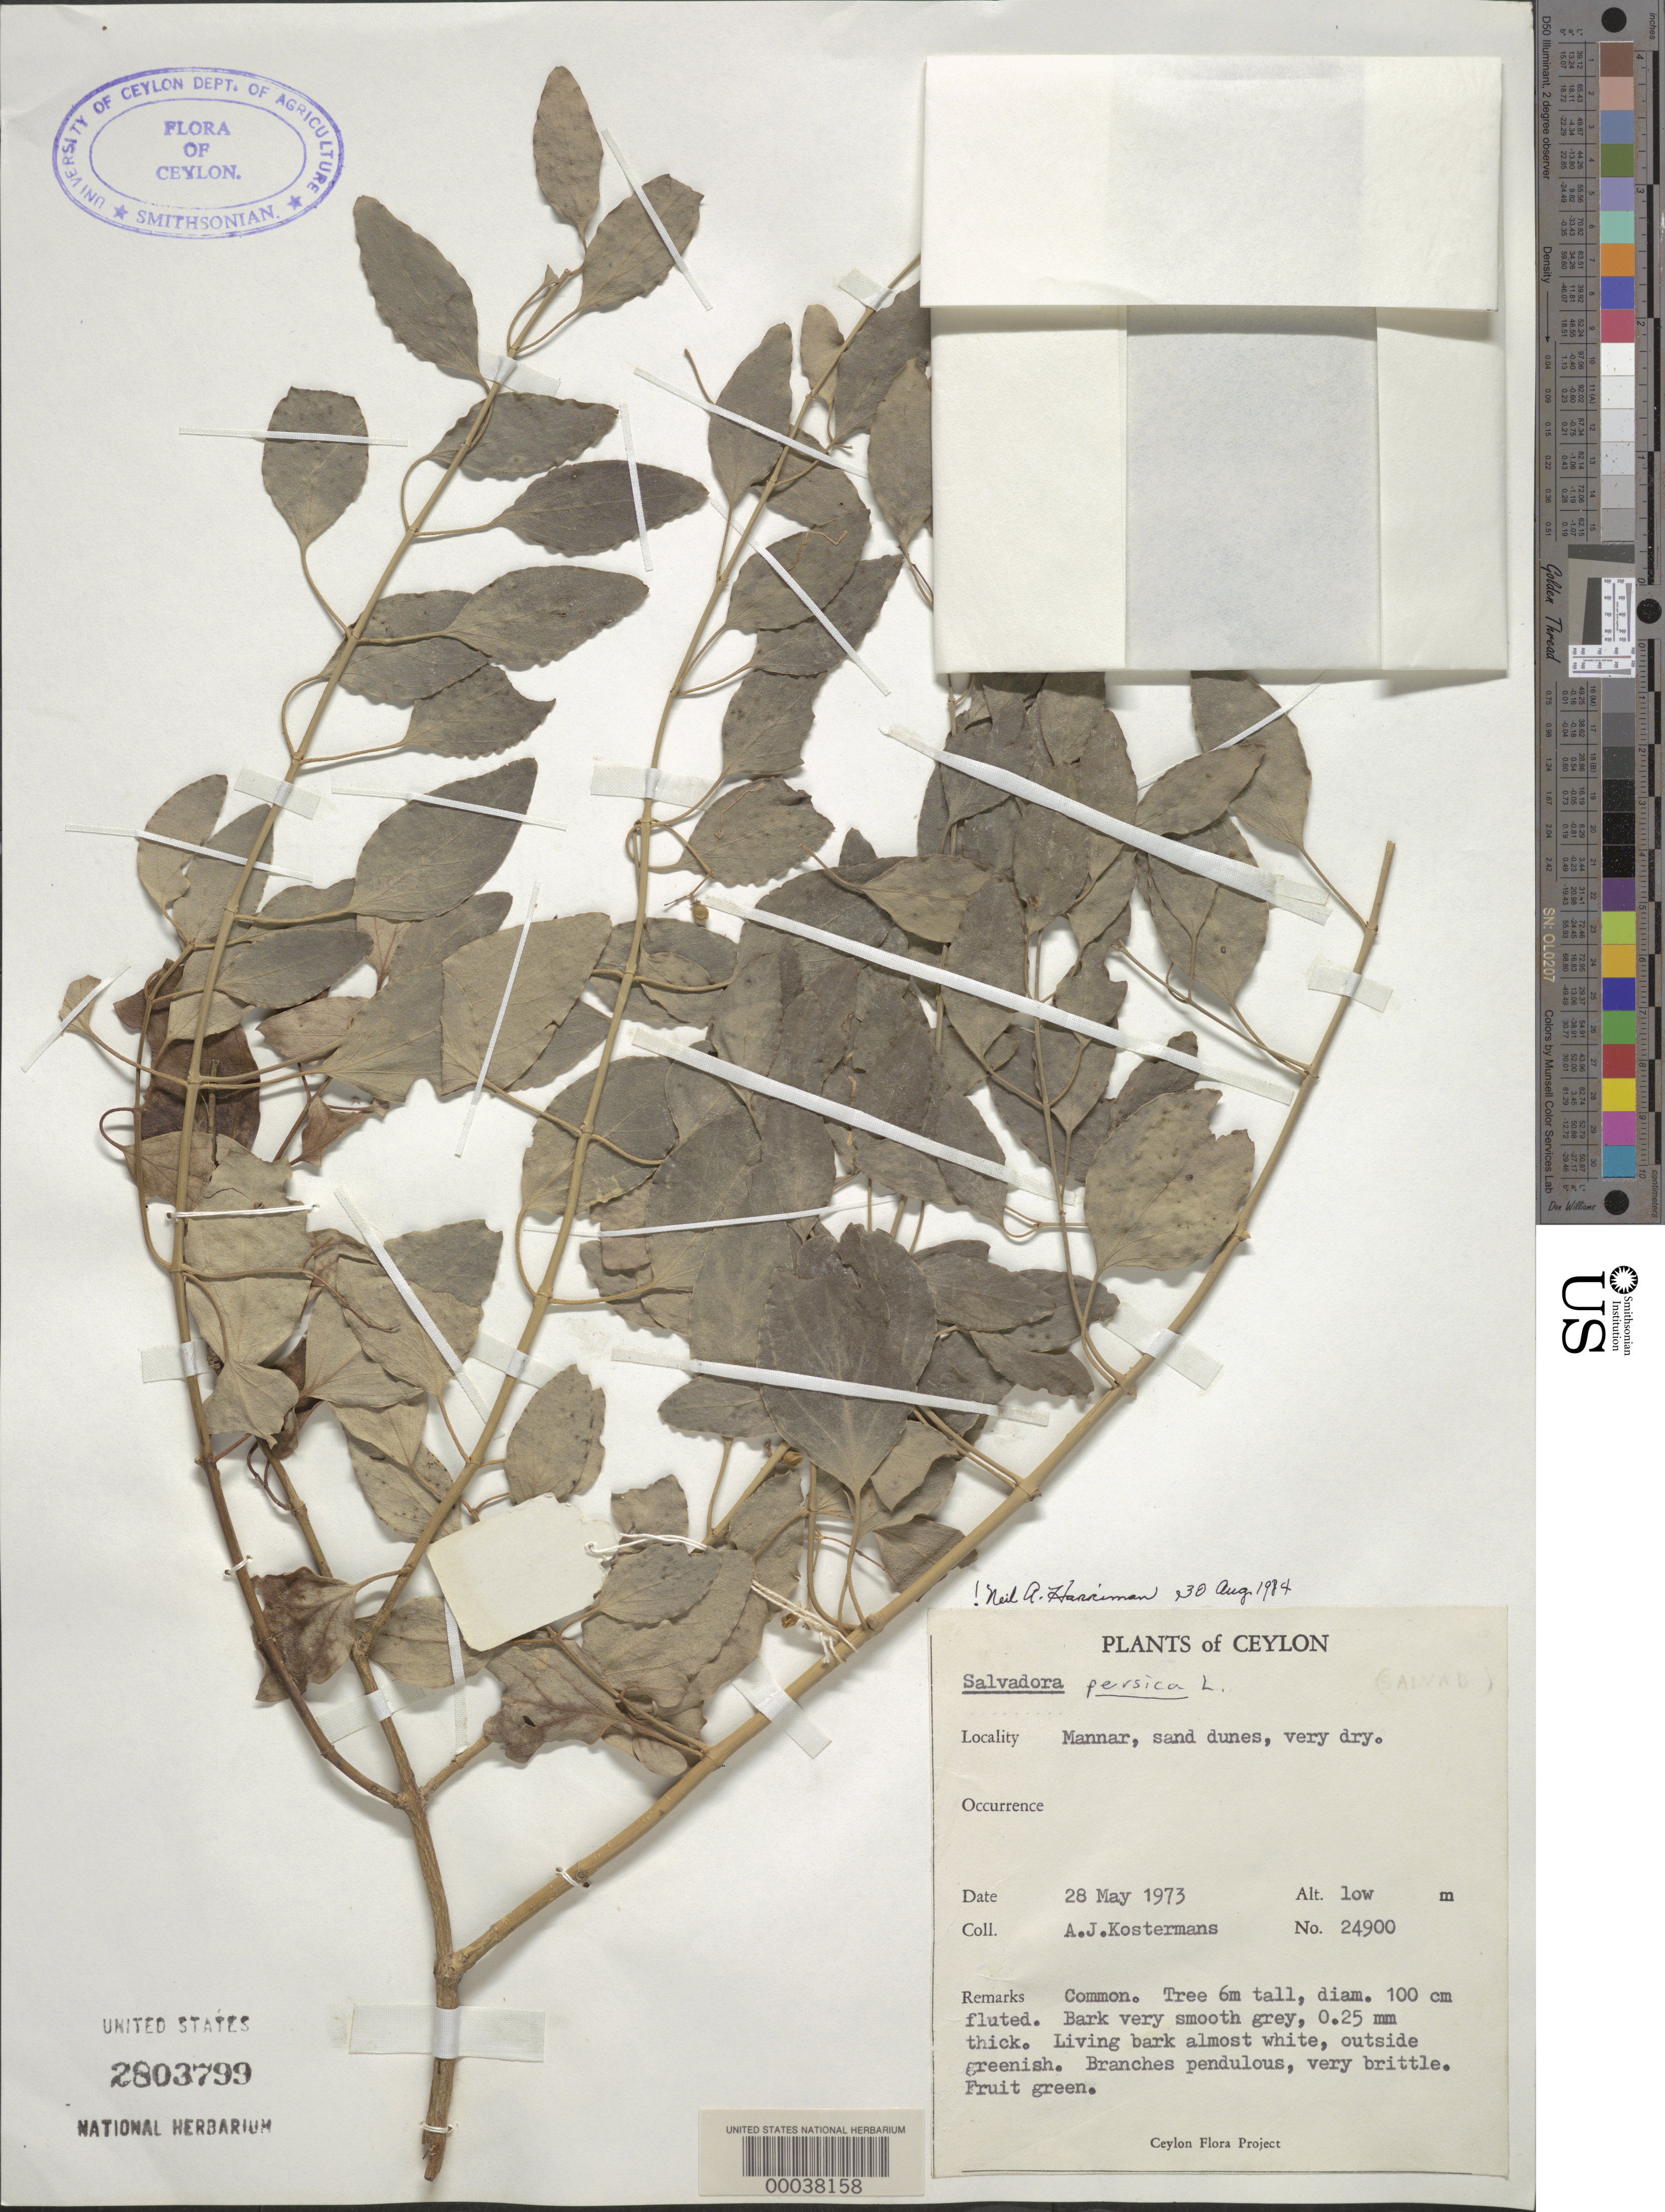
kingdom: Plantae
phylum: Tracheophyta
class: Magnoliopsida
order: Brassicales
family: Salvadoraceae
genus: Salvadora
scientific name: Salvadora persica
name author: L.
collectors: A. J. G. Kostermans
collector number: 24900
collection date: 1973-05-28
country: Sri Lanka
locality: Ceylon. Mannar.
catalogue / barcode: US 2803799